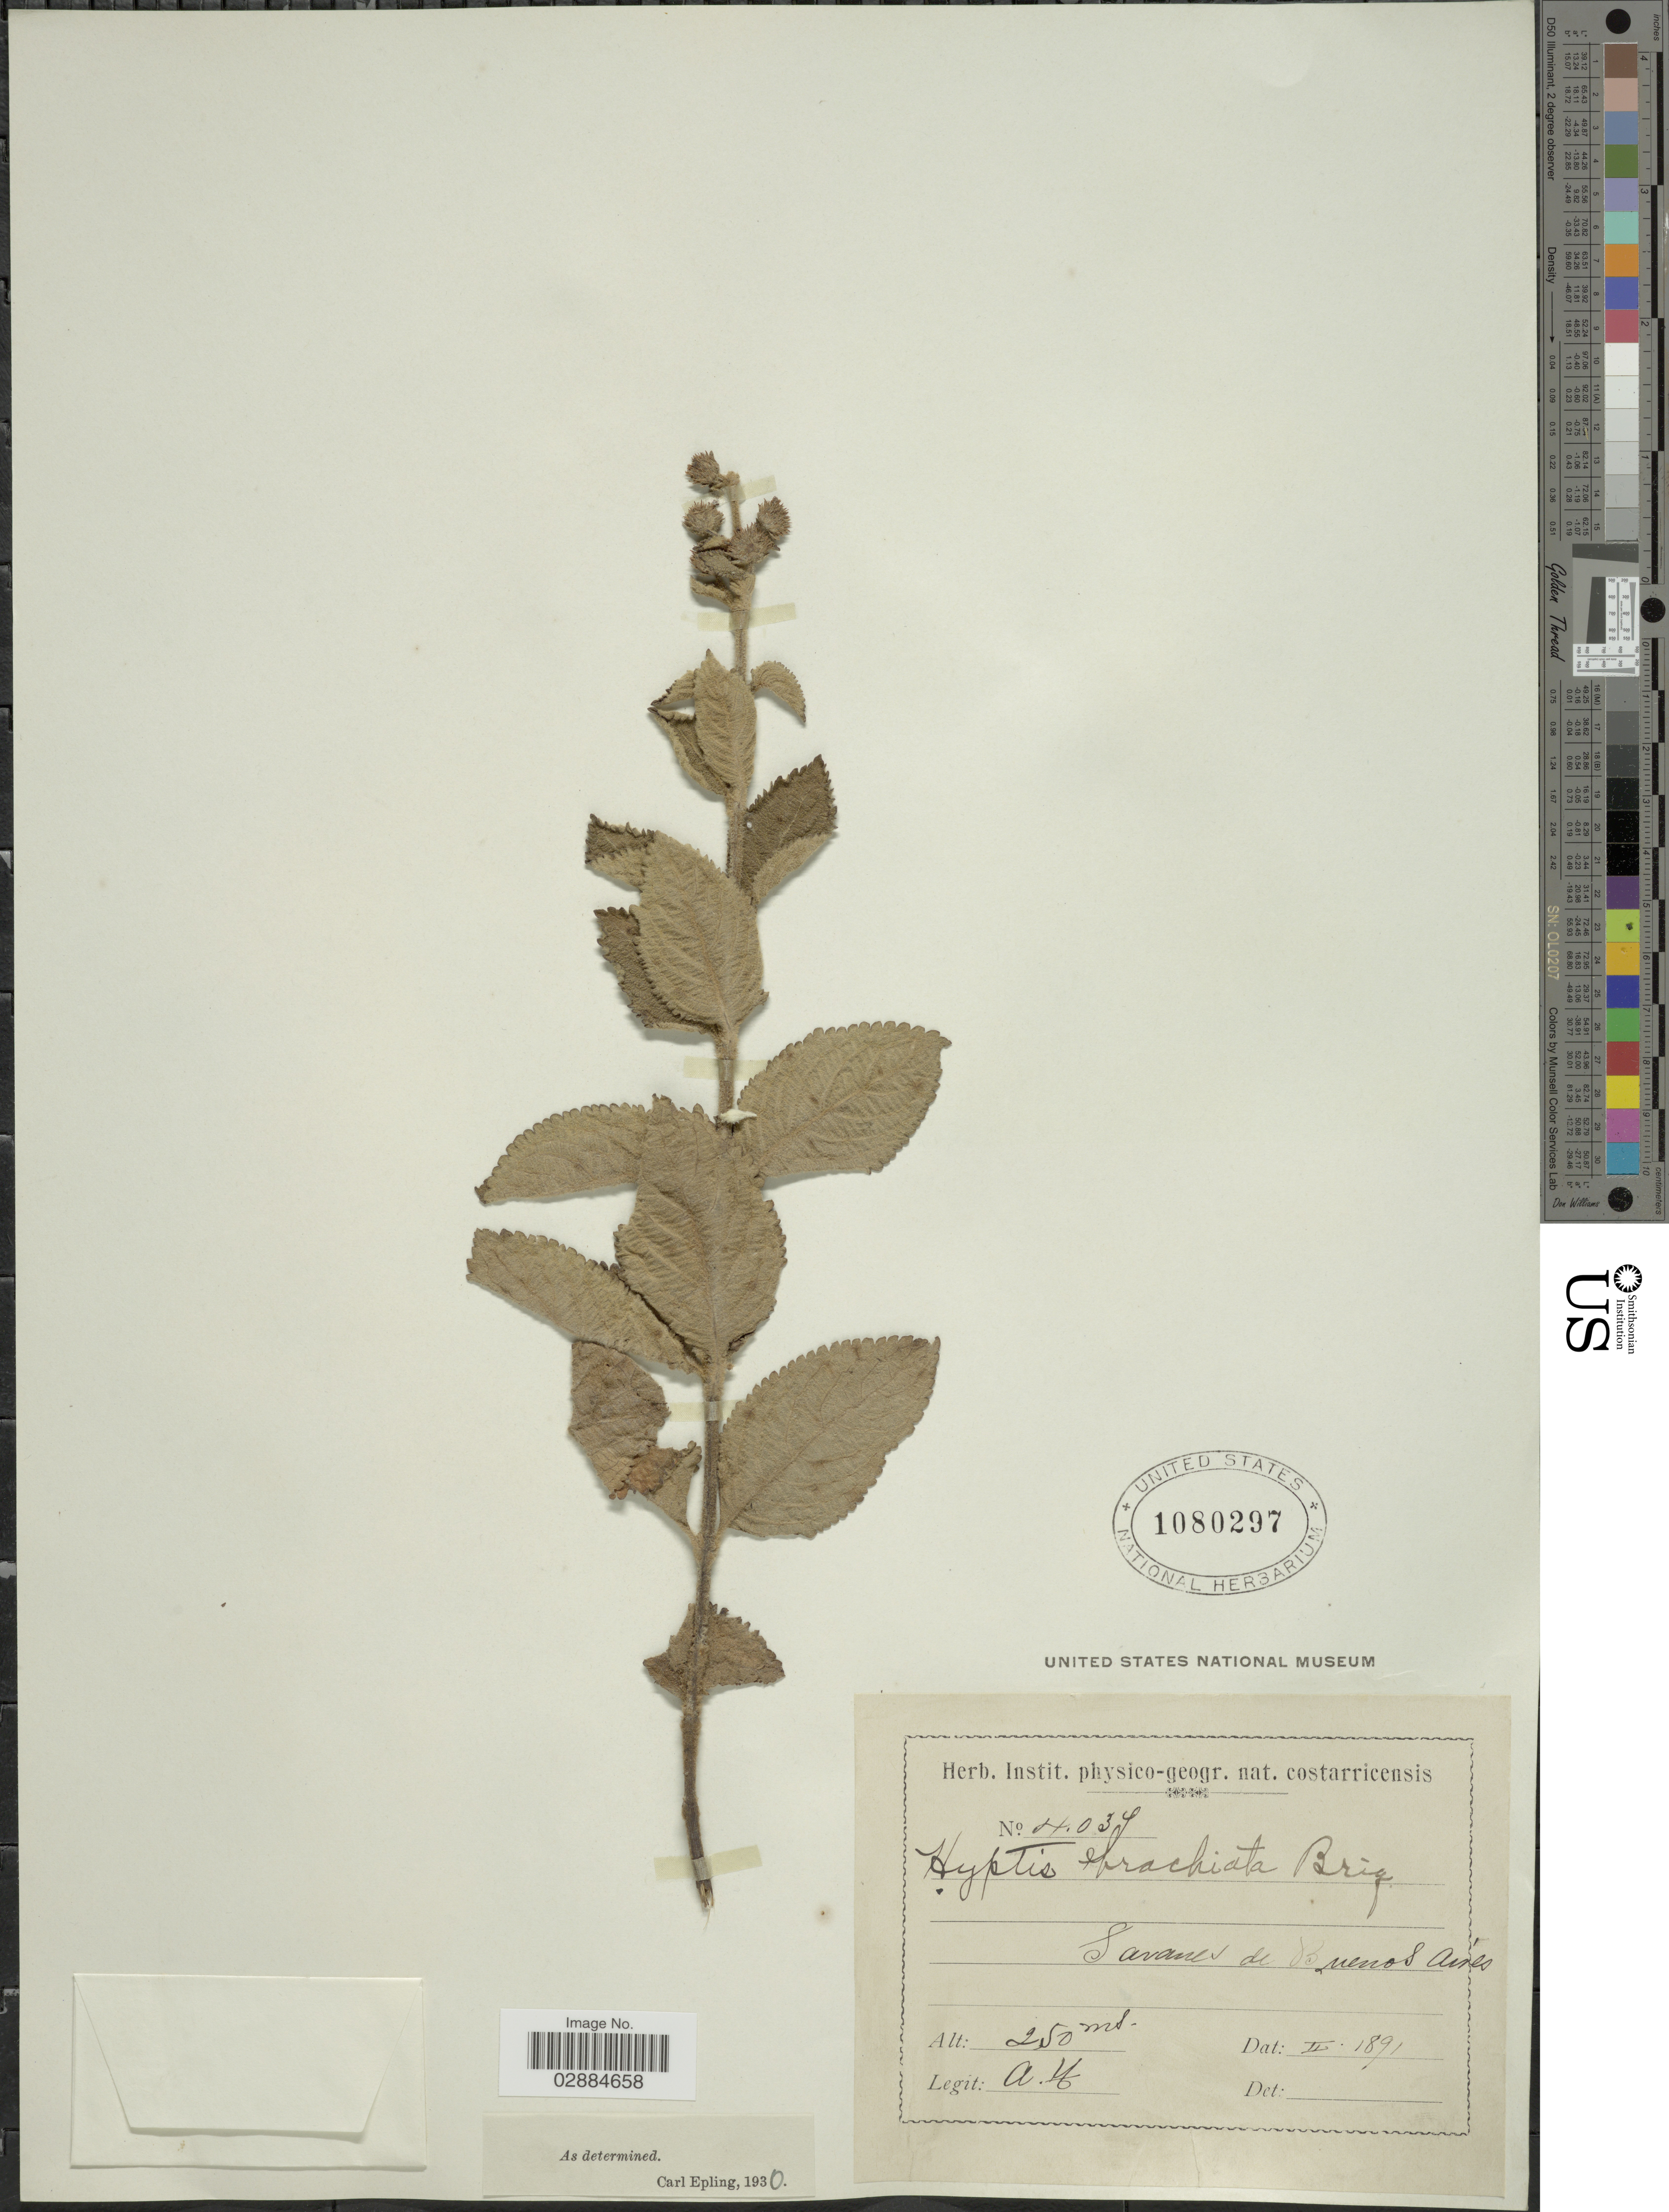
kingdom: Plantae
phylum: Tracheophyta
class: Magnoliopsida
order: Lamiales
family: Lamiaceae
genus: Hyptis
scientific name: Hyptis brachiata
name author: Briq.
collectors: A. T.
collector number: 403J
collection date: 1891-02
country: Costa Rica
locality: Savanes de Buenos Airés.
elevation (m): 250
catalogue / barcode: US 1080297